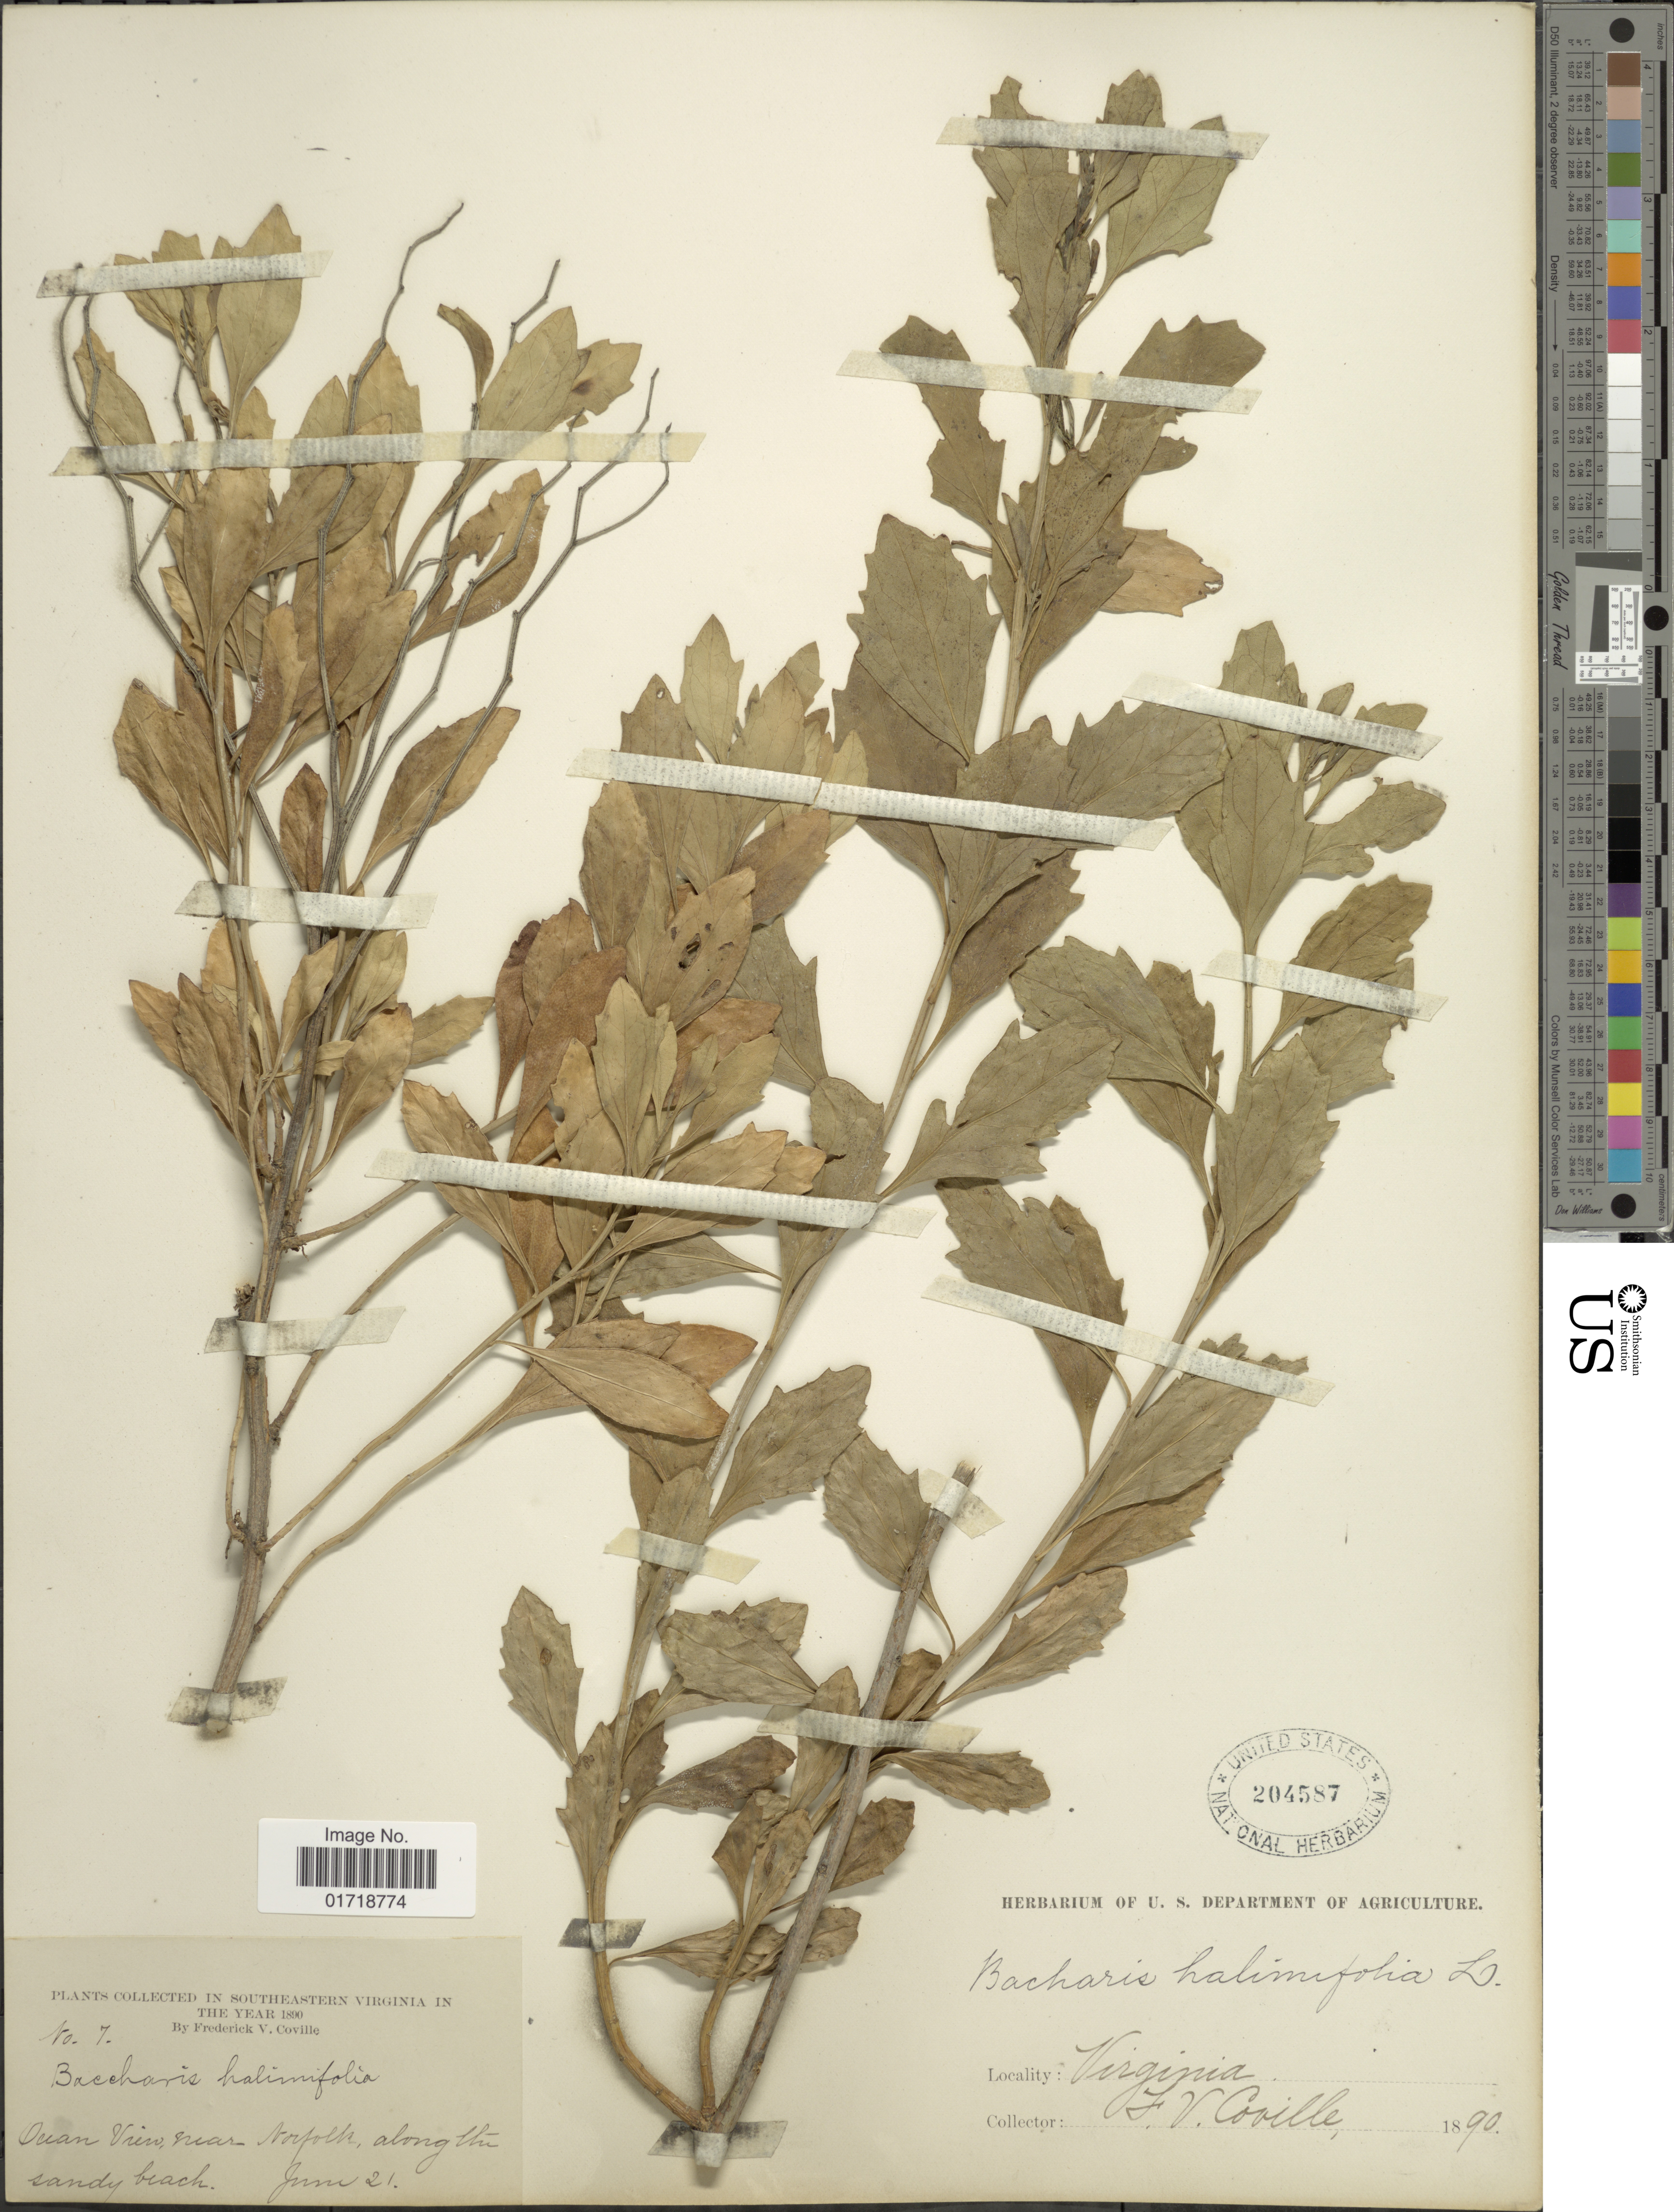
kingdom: Plantae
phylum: Tracheophyta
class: Magnoliopsida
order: Asterales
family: Asteraceae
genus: Baccharis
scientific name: Baccharis halimifolia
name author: L.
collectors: F. V. Coville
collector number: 7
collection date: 1890-06-21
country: United States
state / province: Virginia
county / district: City of Norfolk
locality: Southeastern Virginia, Ocean view near Norfolk along the sandy beach.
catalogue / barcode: US 204587